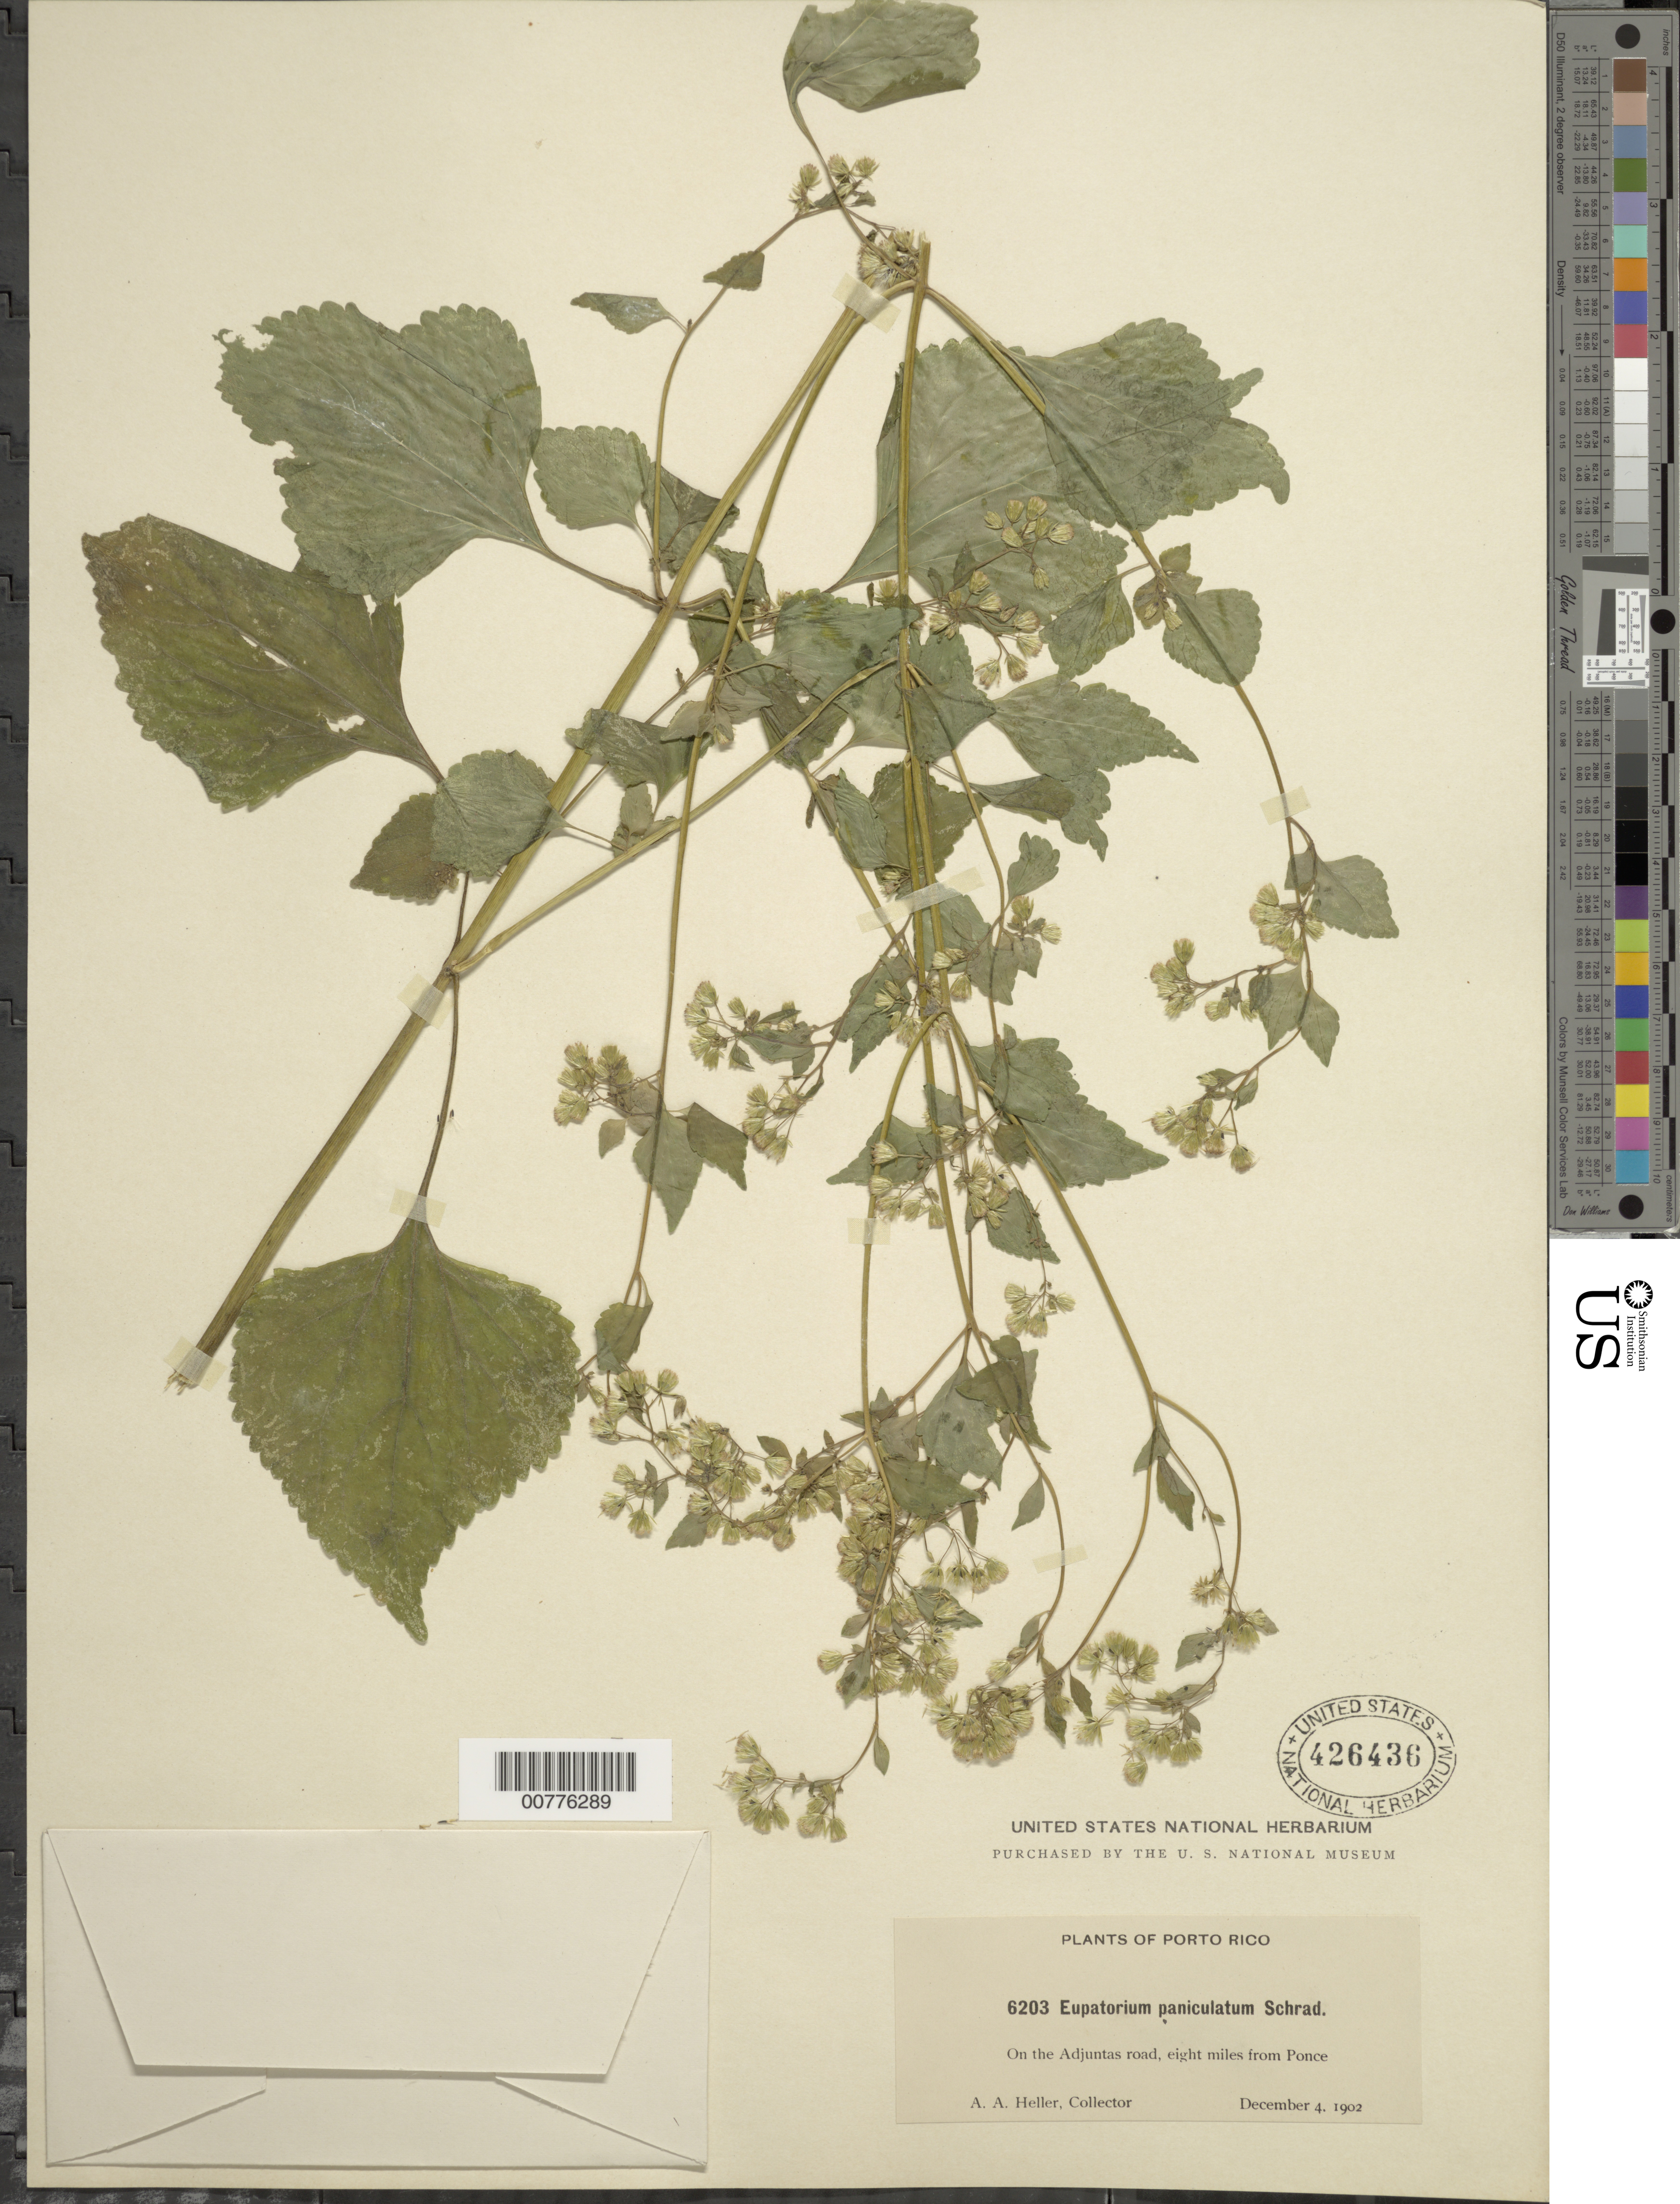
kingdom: Plantae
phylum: Tracheophyta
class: Magnoliopsida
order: Asterales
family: Asteraceae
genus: Fleischmannia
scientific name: Fleischmannia microstemon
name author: (Cass.) R.M. King & H. Rob.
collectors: A. A. Heller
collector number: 6203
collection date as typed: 04 Dec 1902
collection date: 1902-12-04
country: Puerto Rico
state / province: Ponce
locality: On the Adjuntas road, eight miles from Ponce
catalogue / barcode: US 426436